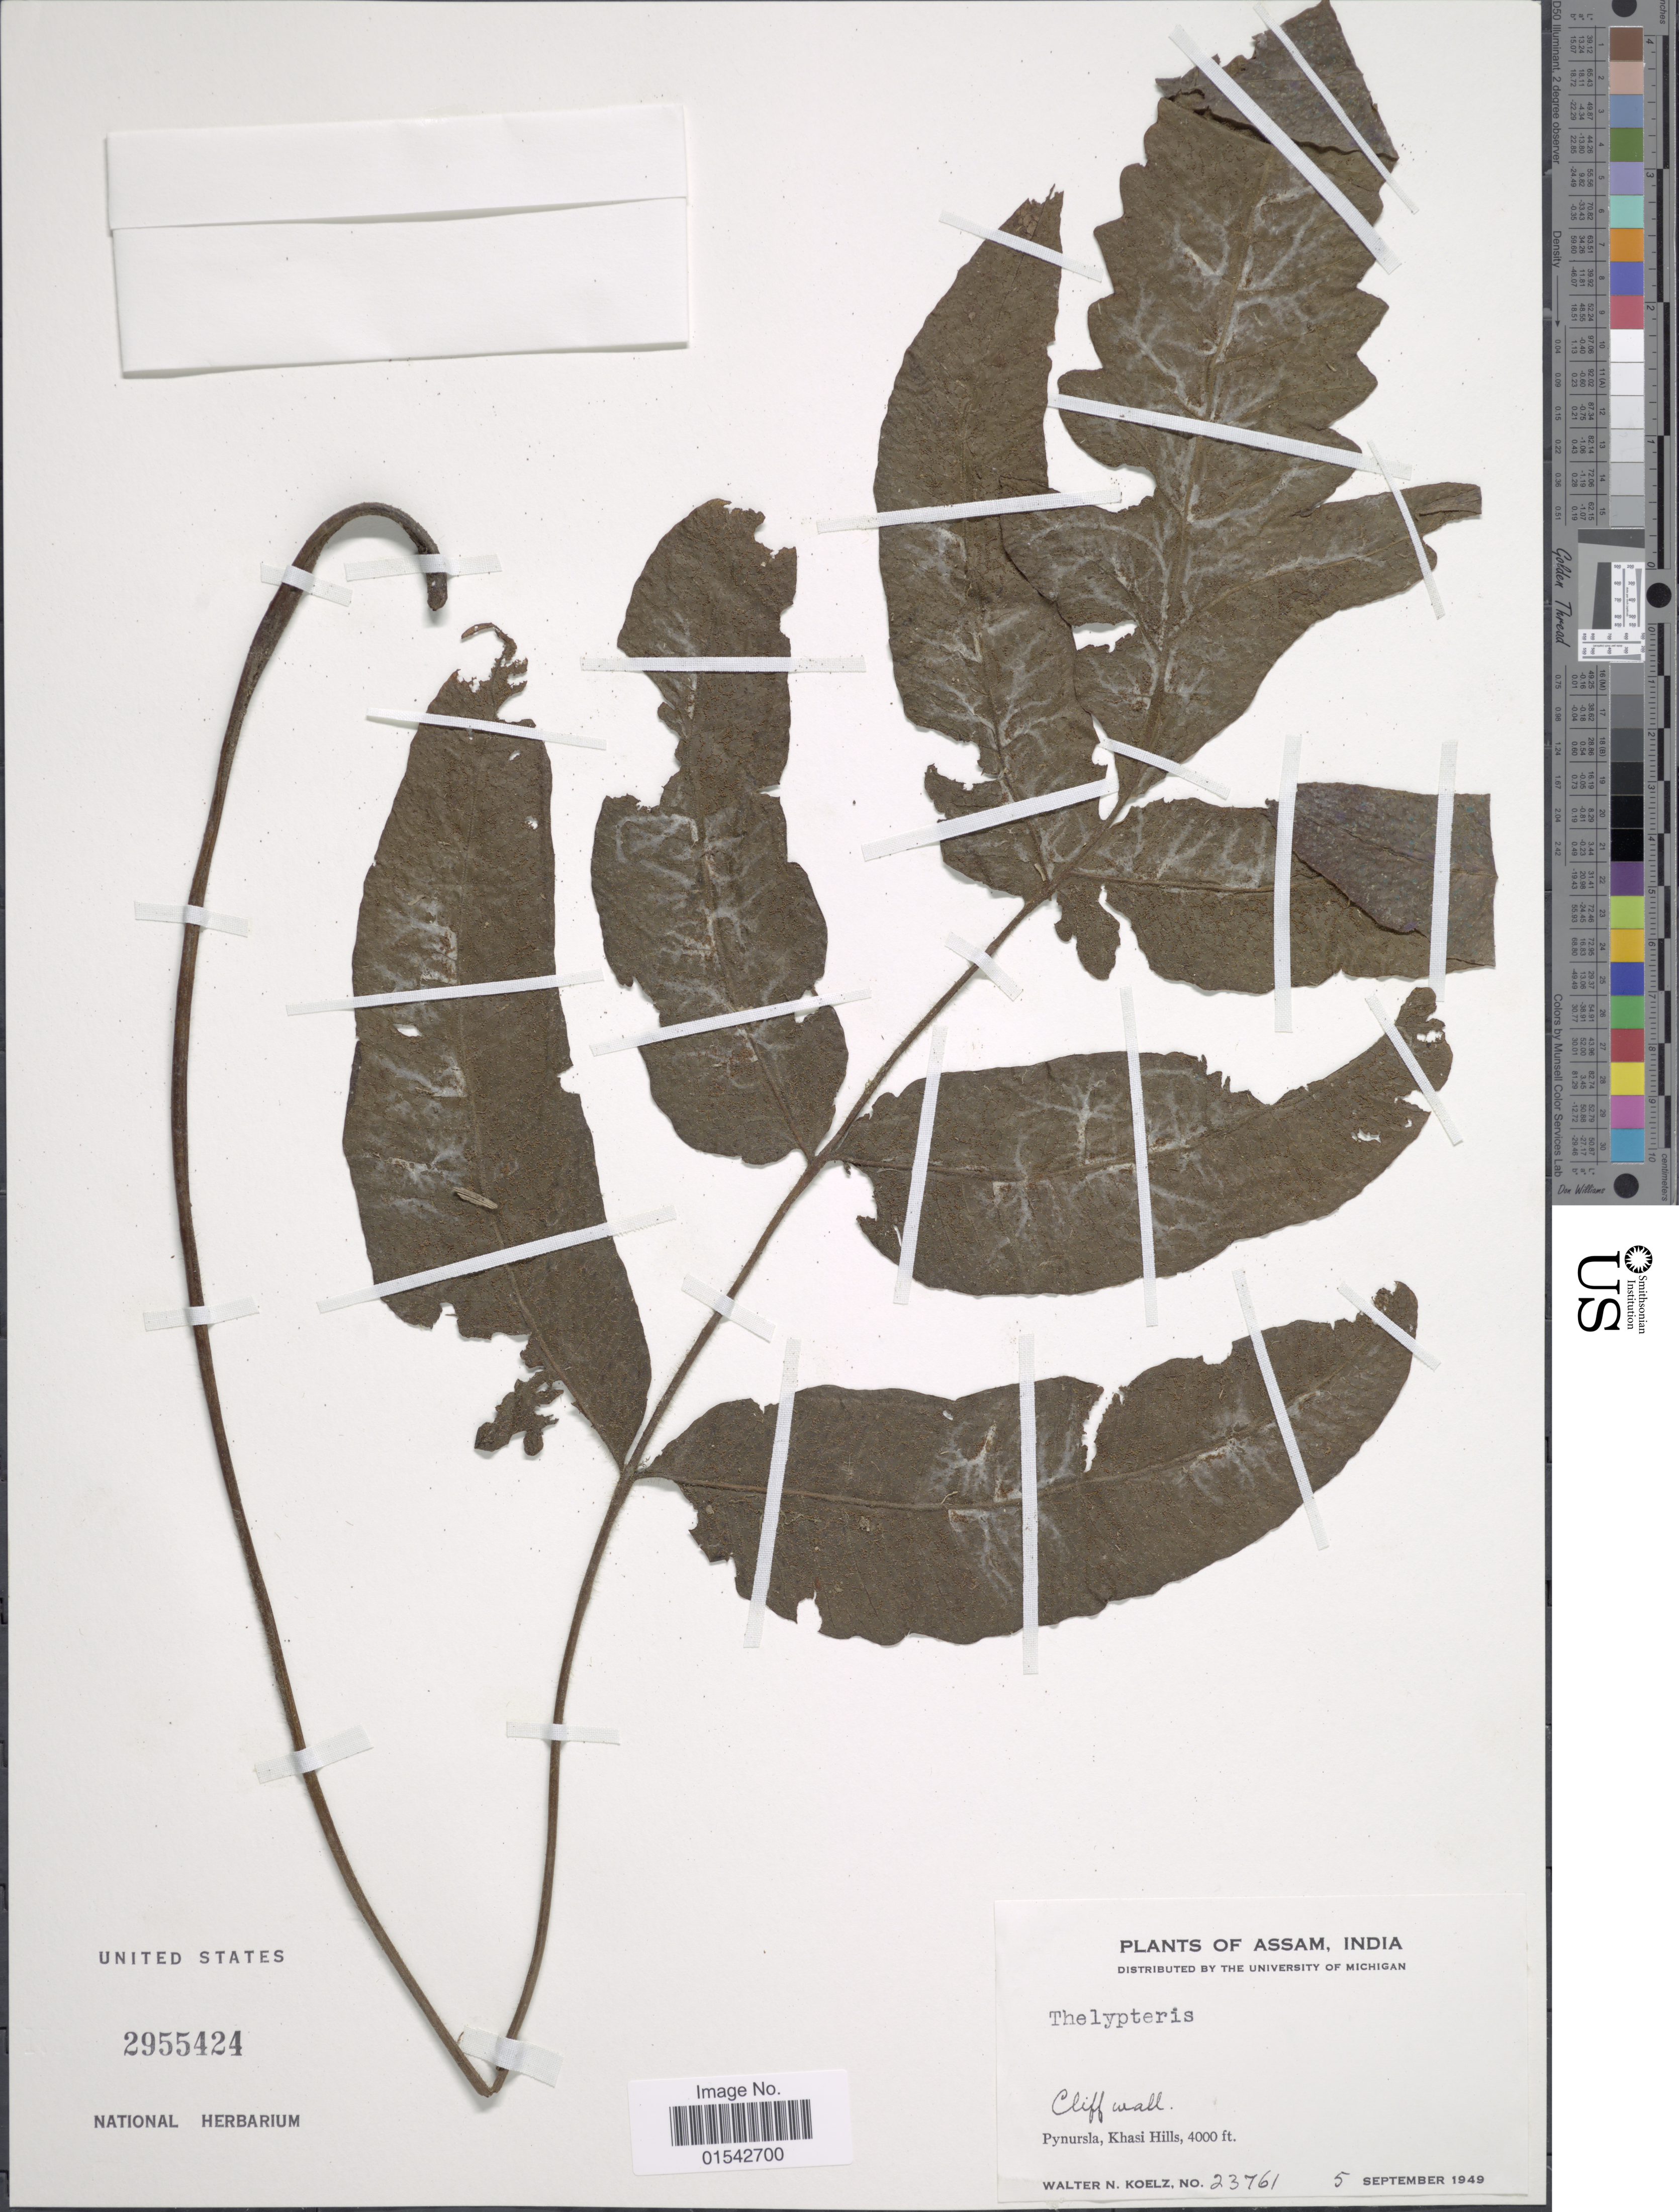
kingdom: Plantae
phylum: Tracheophyta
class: Polypodiopsida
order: Polypodiales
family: Thelypteridaceae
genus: Cyclosorus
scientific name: Cyclosorus sp.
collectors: W. N. Koelz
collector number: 23761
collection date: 1949-09-05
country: India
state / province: Meghalaya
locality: Assam, Pynursla, Khasi Hills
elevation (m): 1219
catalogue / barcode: US 2955424